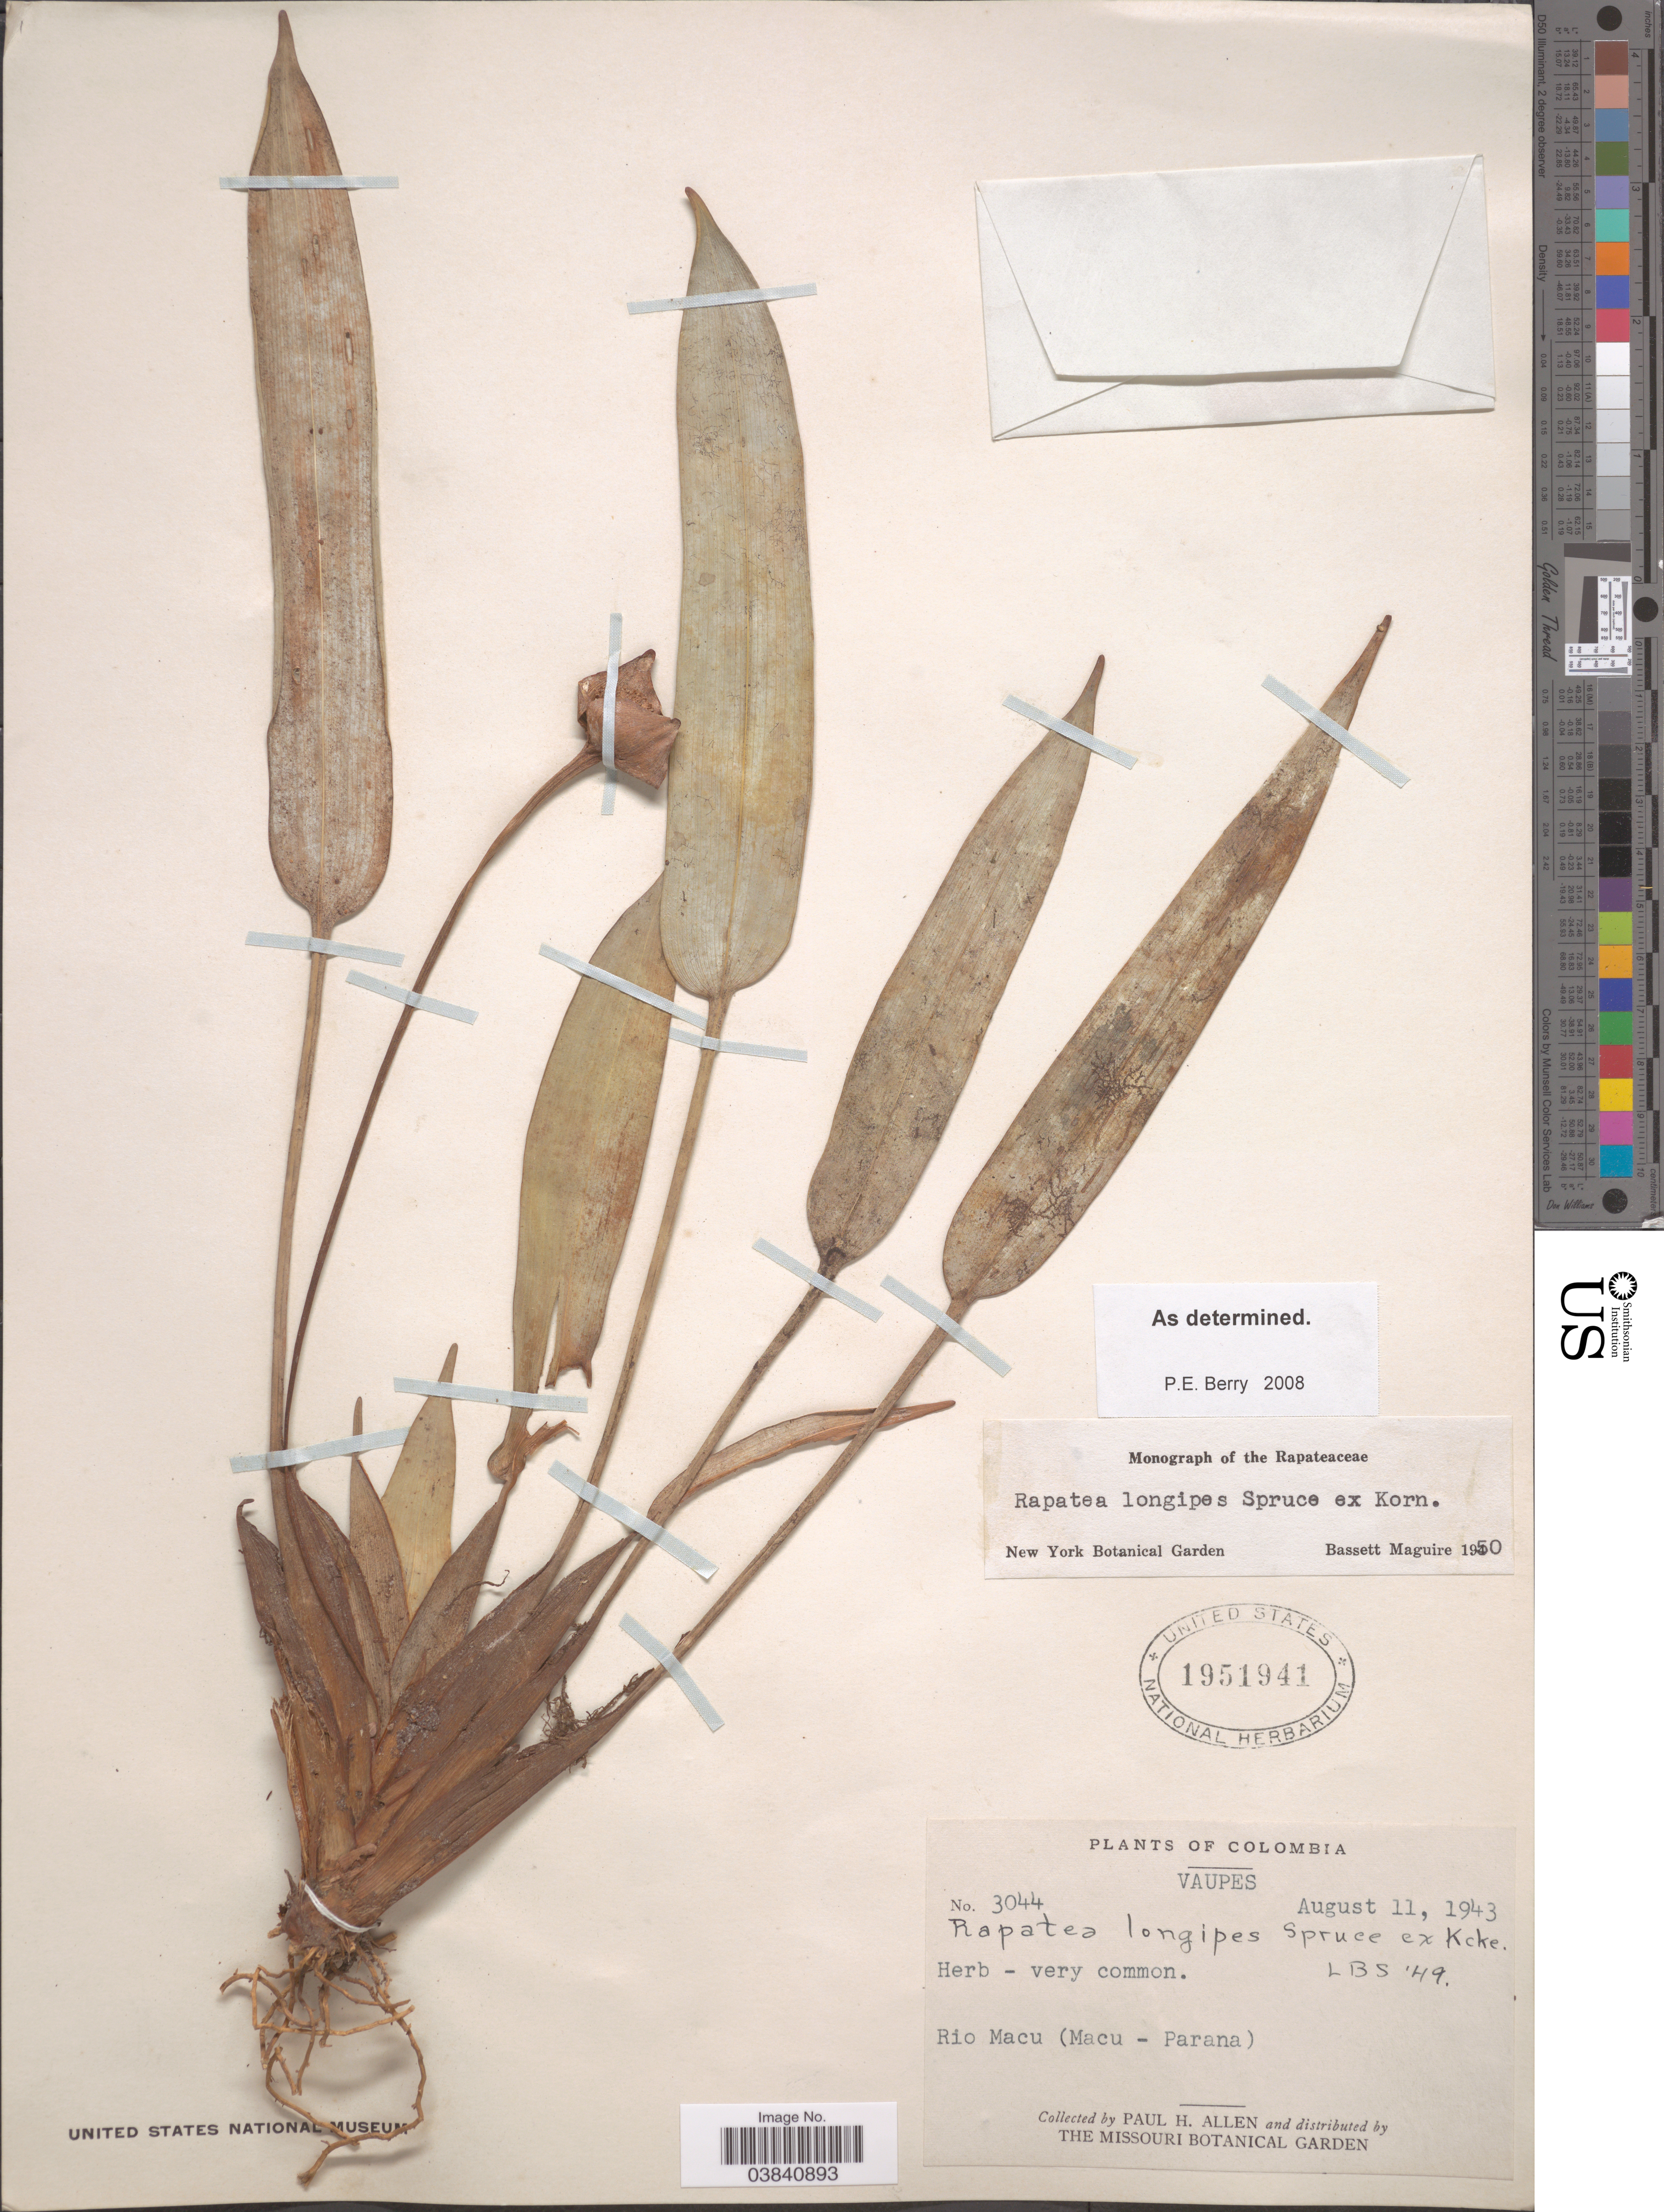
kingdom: Plantae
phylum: Tracheophyta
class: Liliopsida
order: Poales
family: Rapateaceae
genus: Rapatea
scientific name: Rapatea longipes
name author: Spruce ex Körn.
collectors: P. H. Allen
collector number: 3044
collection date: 1943-08-11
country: Colombia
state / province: Vaupés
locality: Rio Macu (Macu - Parana).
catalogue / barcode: US 1951941